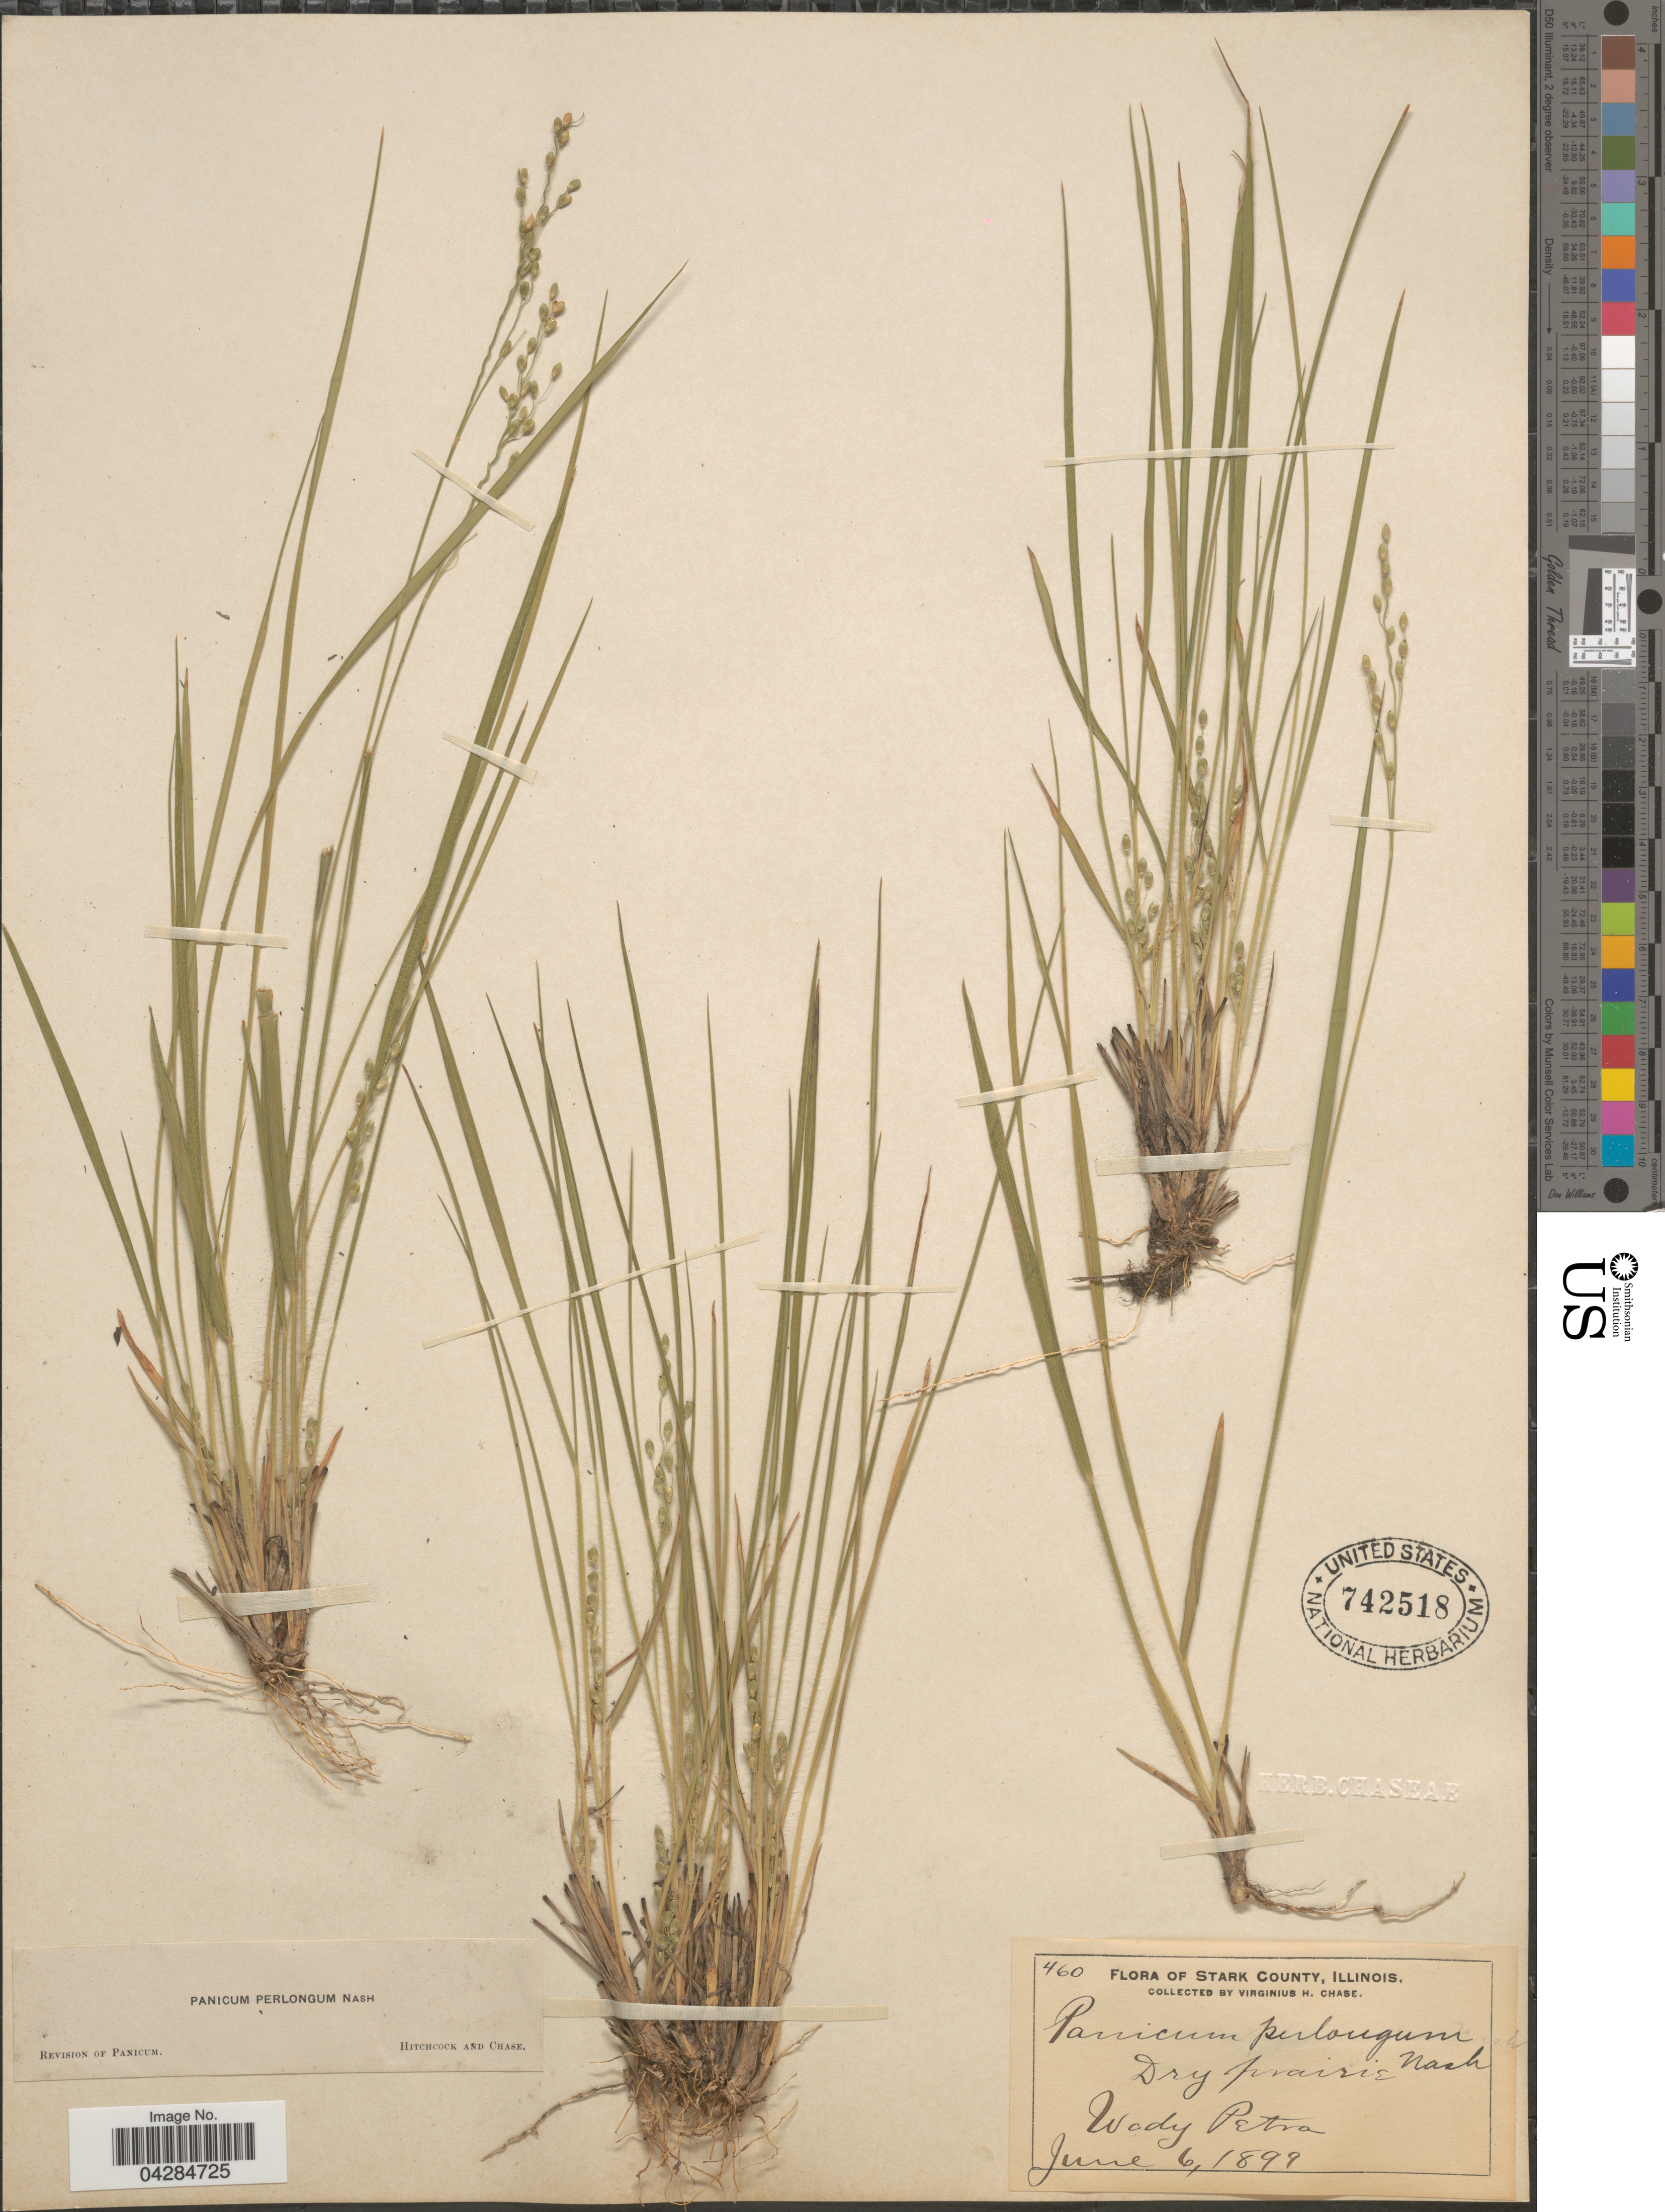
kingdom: Plantae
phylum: Tracheophyta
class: Liliopsida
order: Poales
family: Poaceae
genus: Dichanthelium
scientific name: Dichanthelium perlongum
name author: (Nash) Freckmann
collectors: V. H. Chase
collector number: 460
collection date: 1899-06-06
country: United States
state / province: Illinois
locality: Stark County. Wady Petra.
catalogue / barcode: US 742518